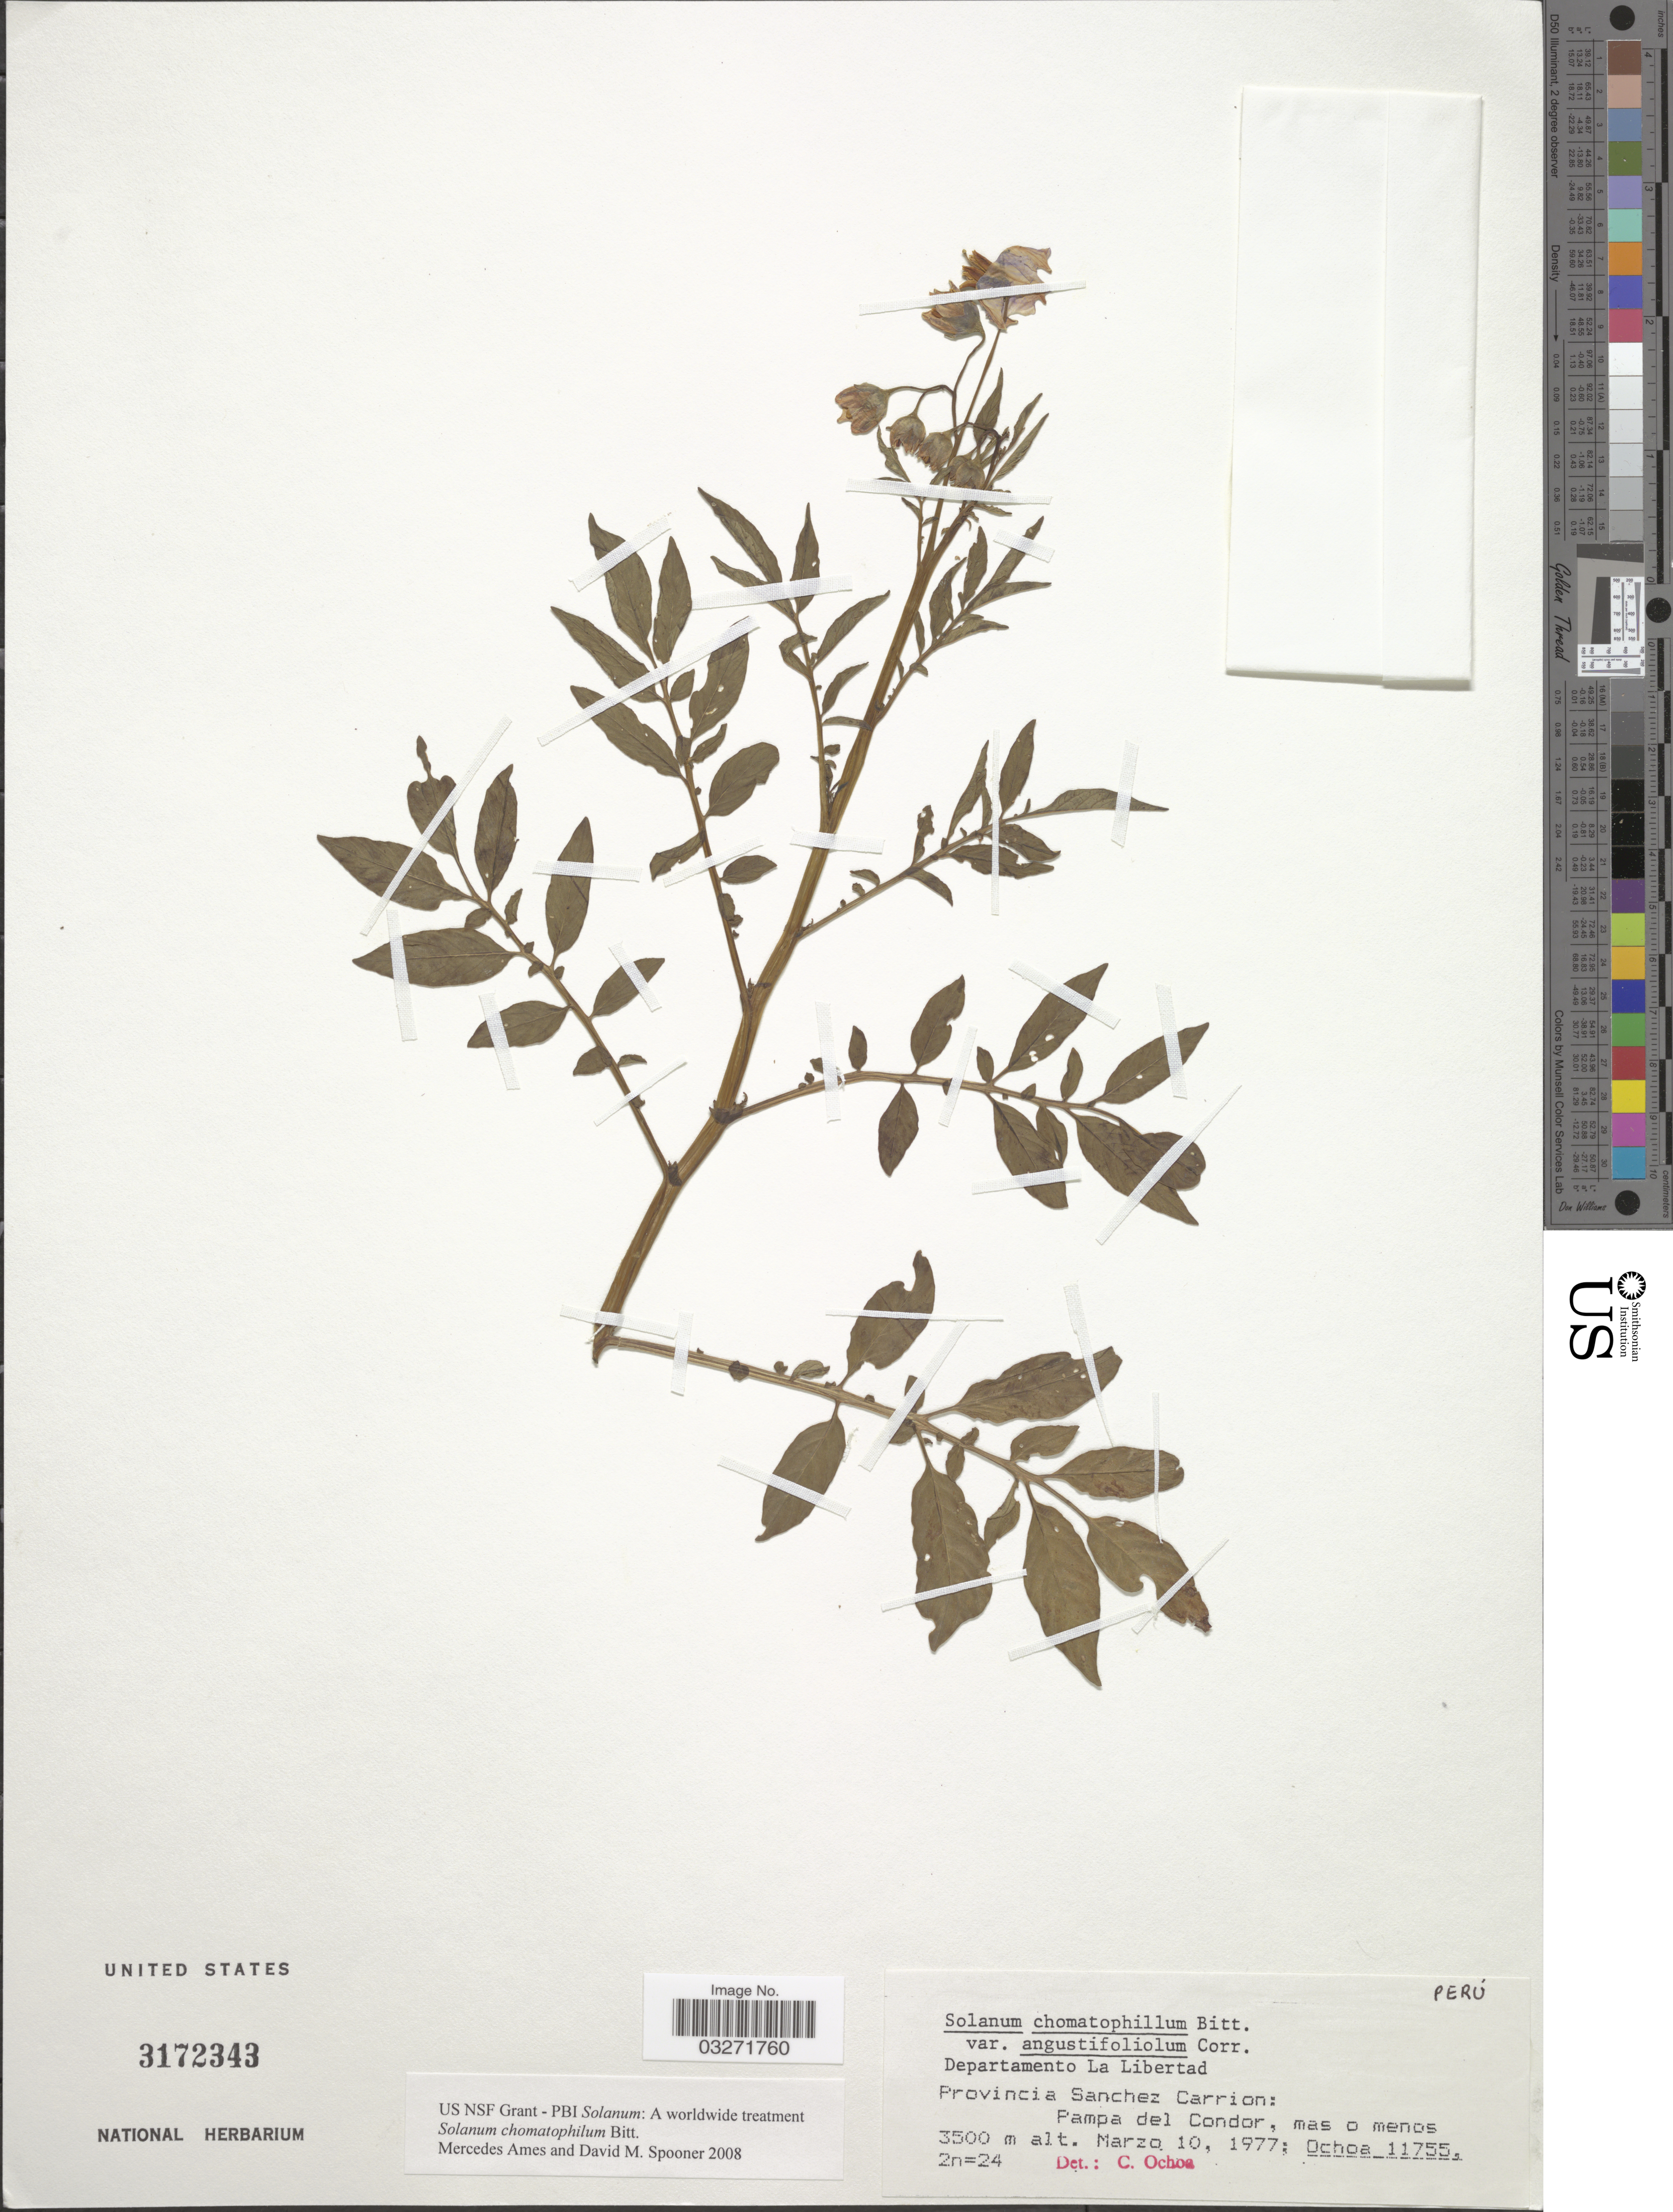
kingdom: Plantae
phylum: Tracheophyta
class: Magnoliopsida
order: Solanales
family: Solanaceae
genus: Solanum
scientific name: Solanum chomatophilum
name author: Bitter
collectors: -. Ochoa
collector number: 11755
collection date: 1977-03-10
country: Peru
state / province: La Libertad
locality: Departamento La Libertad. Provincia Sanchez Carrion: Pampa del Condor.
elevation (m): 3500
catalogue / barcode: US 3172343